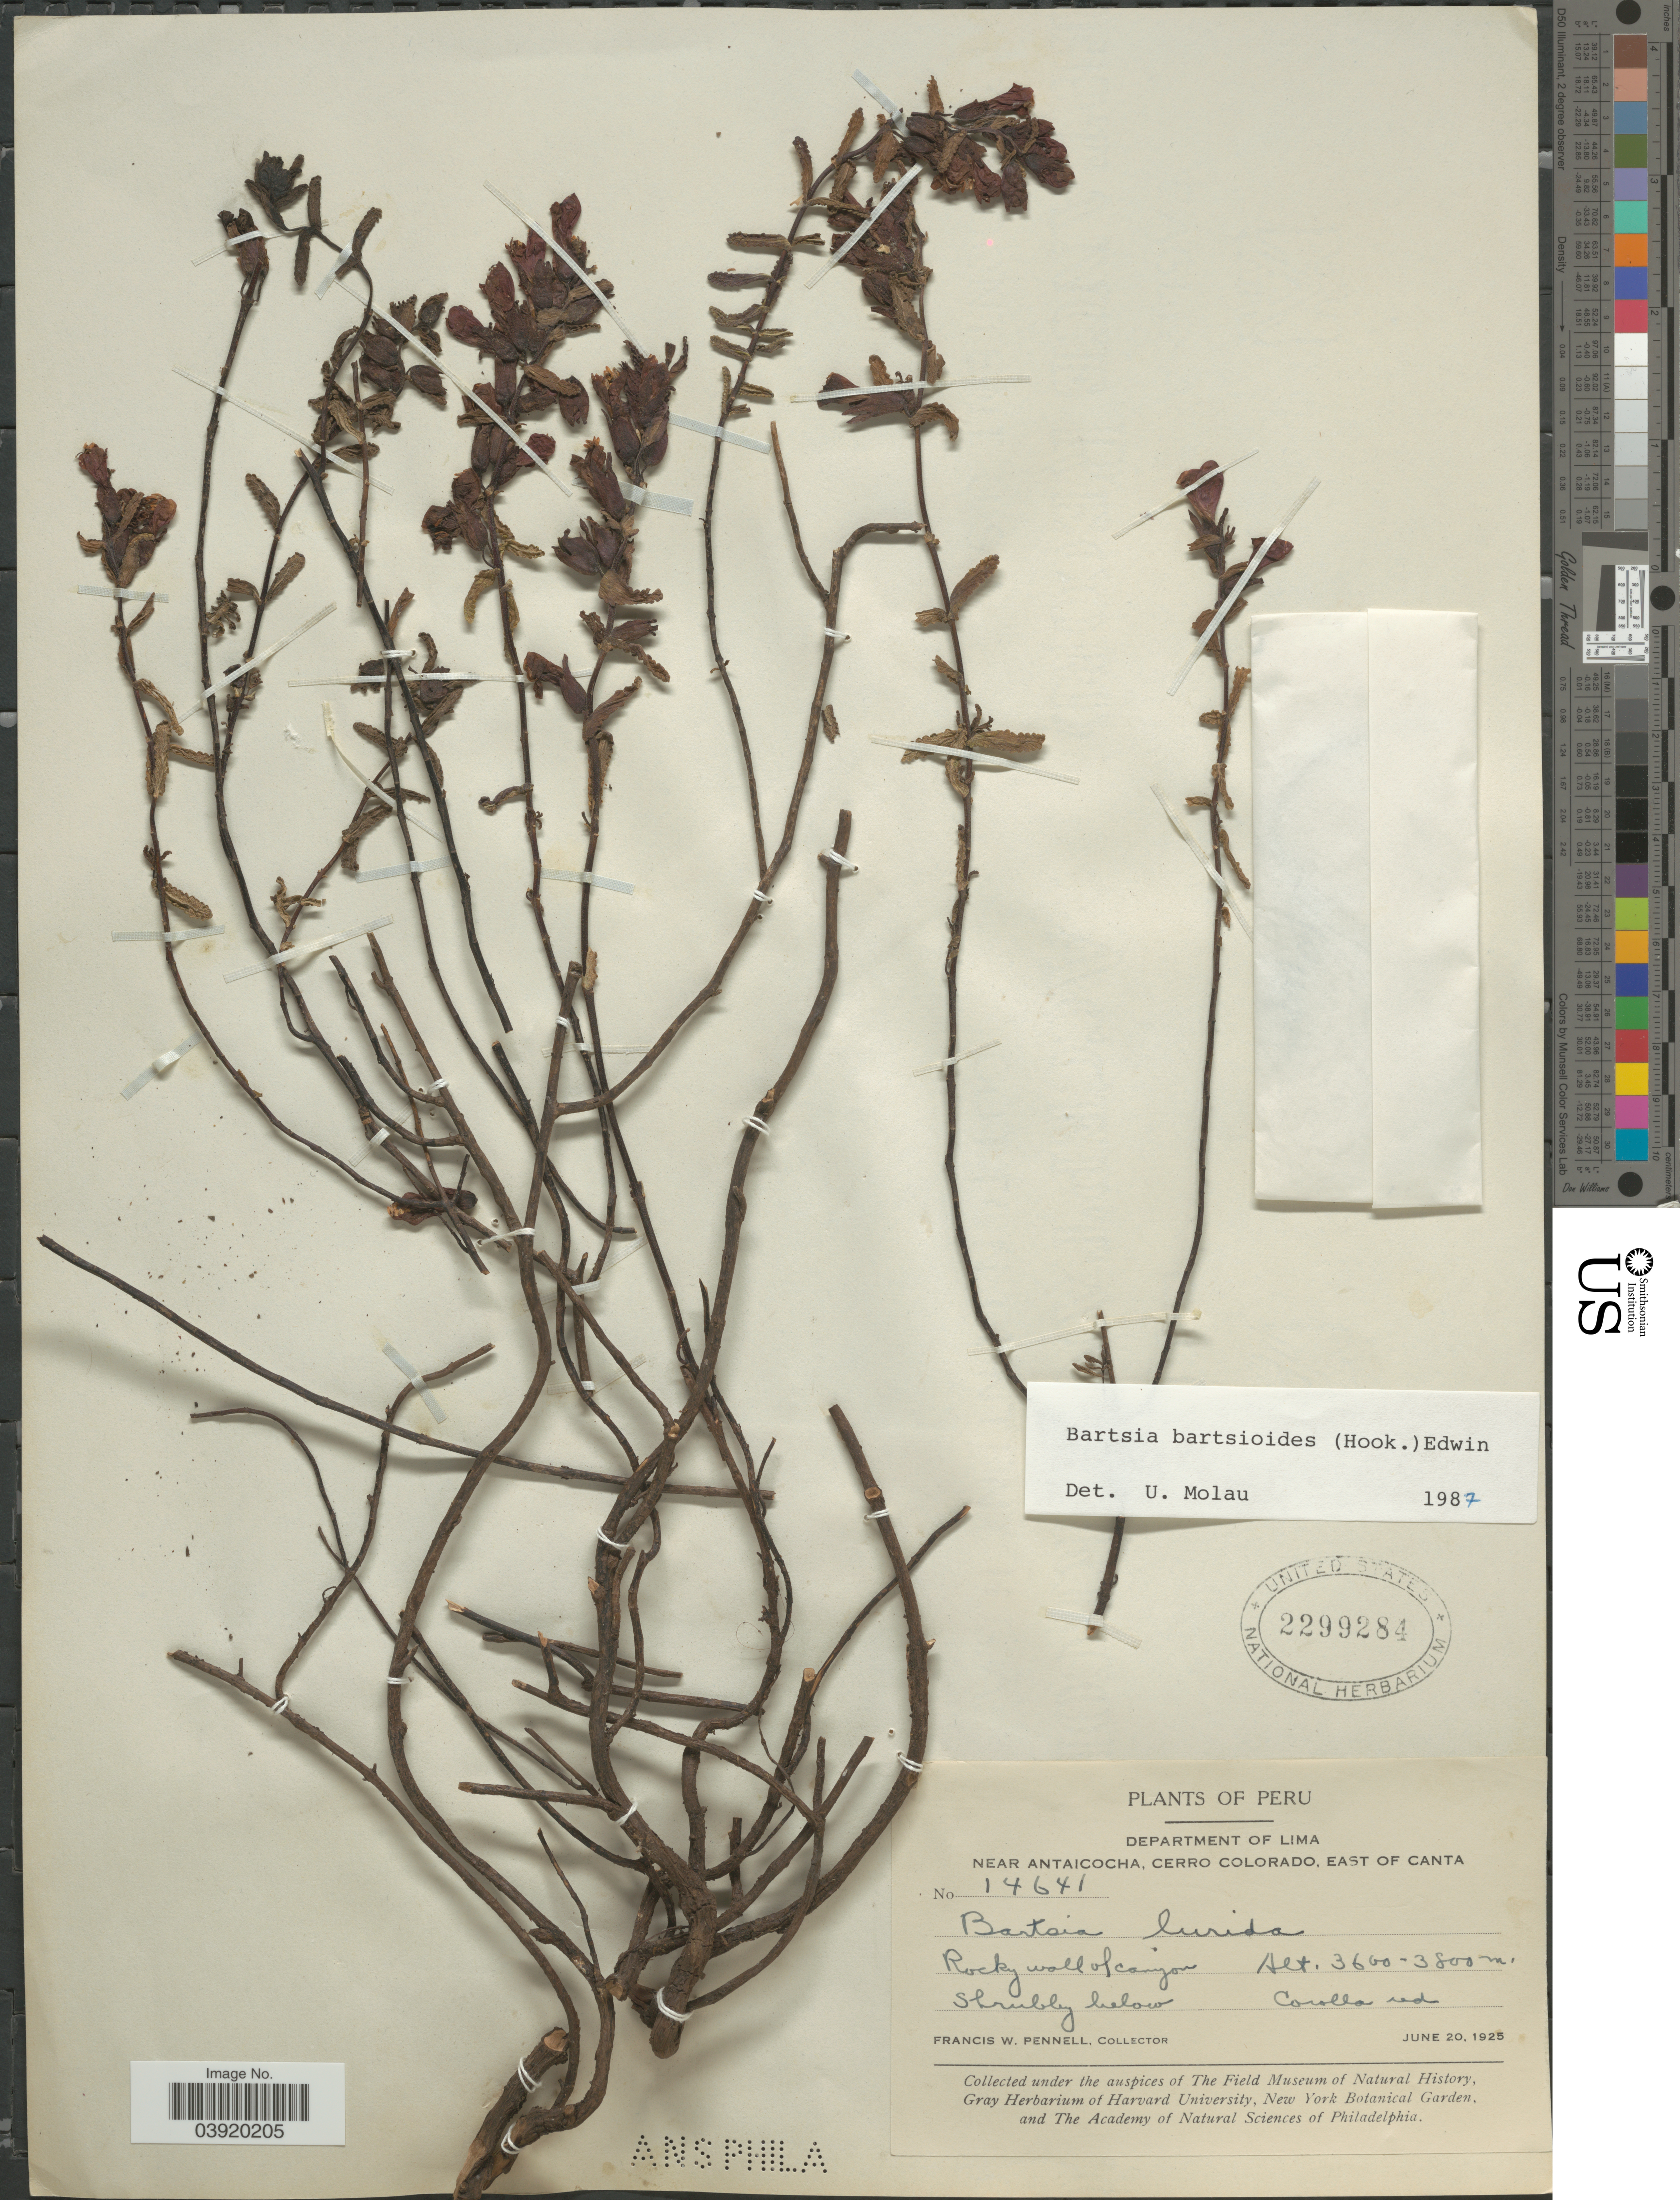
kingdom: Plantae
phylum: Tracheophyta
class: Magnoliopsida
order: Lamiales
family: Orobanchaceae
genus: Bartsia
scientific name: Bartsia bartsioides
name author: (Hook.) Edwin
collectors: F. W. Pennell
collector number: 14641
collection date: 1925-06-20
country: Peru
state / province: Lima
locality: Department of Lima. Near Antaicocha, Cerro Colorado, east of Canta.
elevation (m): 3600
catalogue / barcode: US 2299284